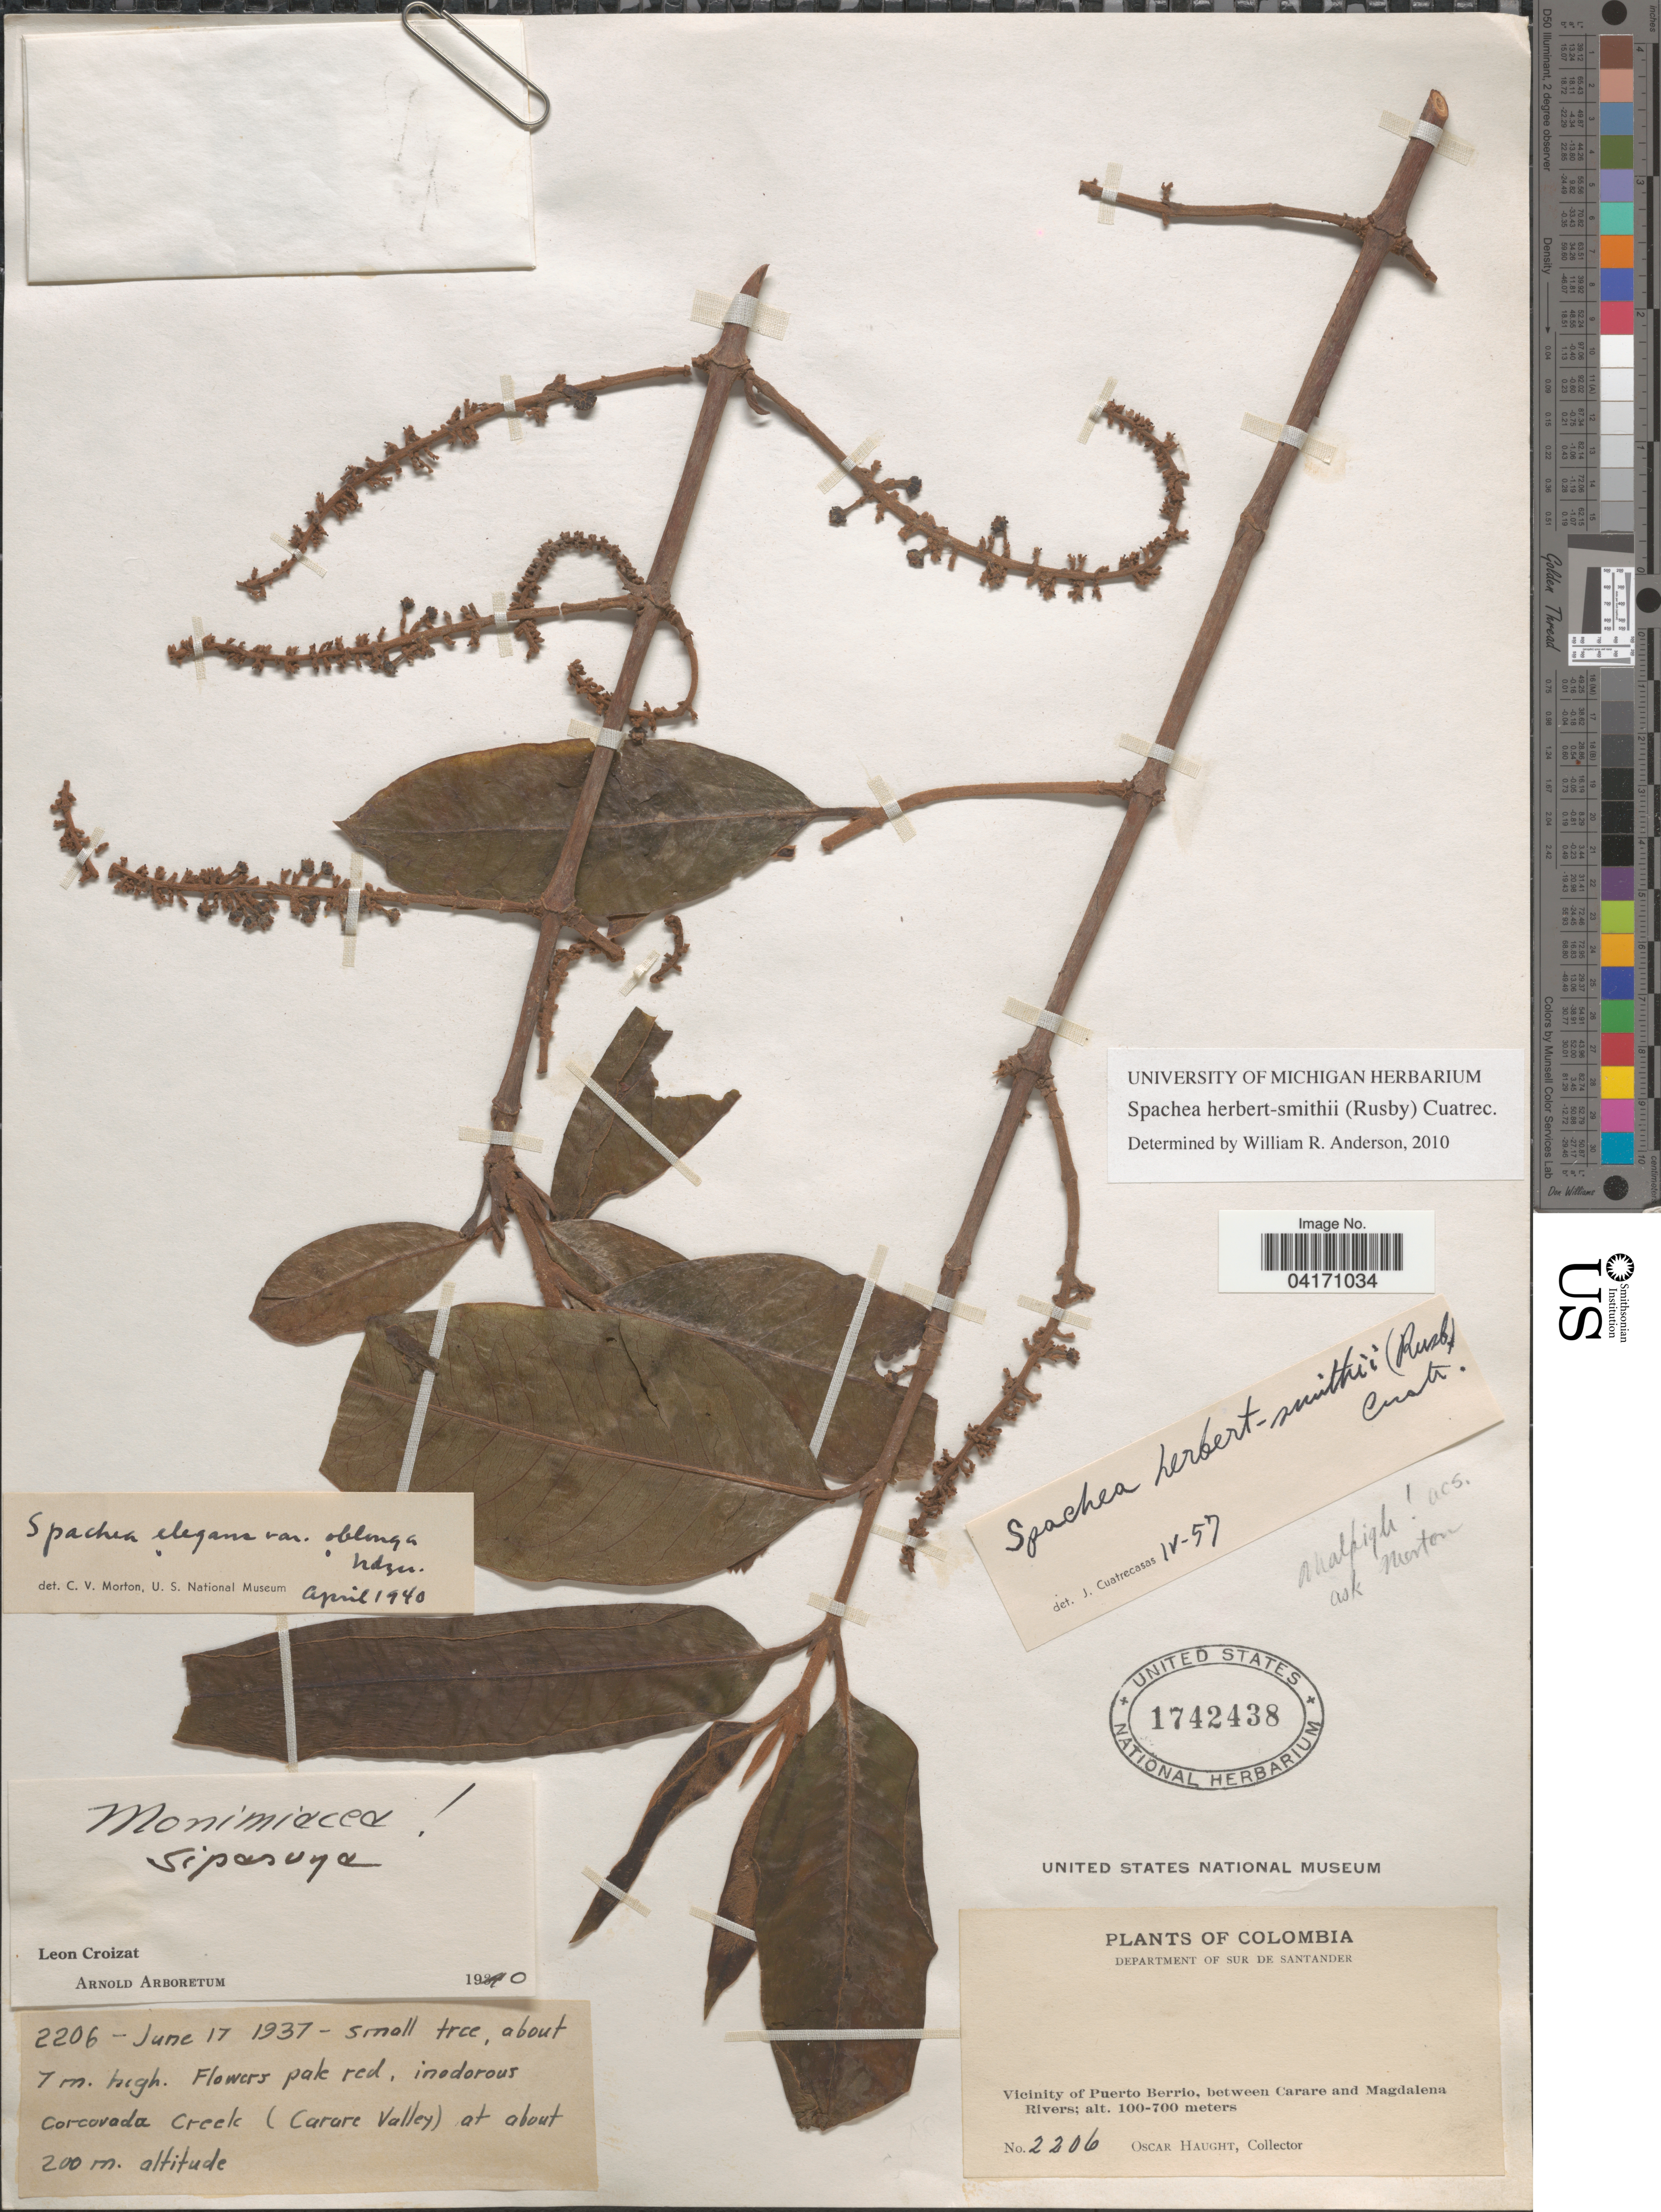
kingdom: Plantae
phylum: Tracheophyta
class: Magnoliopsida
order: Malpighiales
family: Malpighiaceae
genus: Spachea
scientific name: Spachea herbert-smithii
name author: (Rusby) Cuatrec.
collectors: O. L. Haught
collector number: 2206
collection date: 1937-06-17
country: Colombia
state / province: Santander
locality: Department of Sur de Santander. Vicinity of Puerto Berrio, between Carare and Magdalena Rivers. Corcovada Creek (Carare Valley).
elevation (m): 200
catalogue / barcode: US 1742438